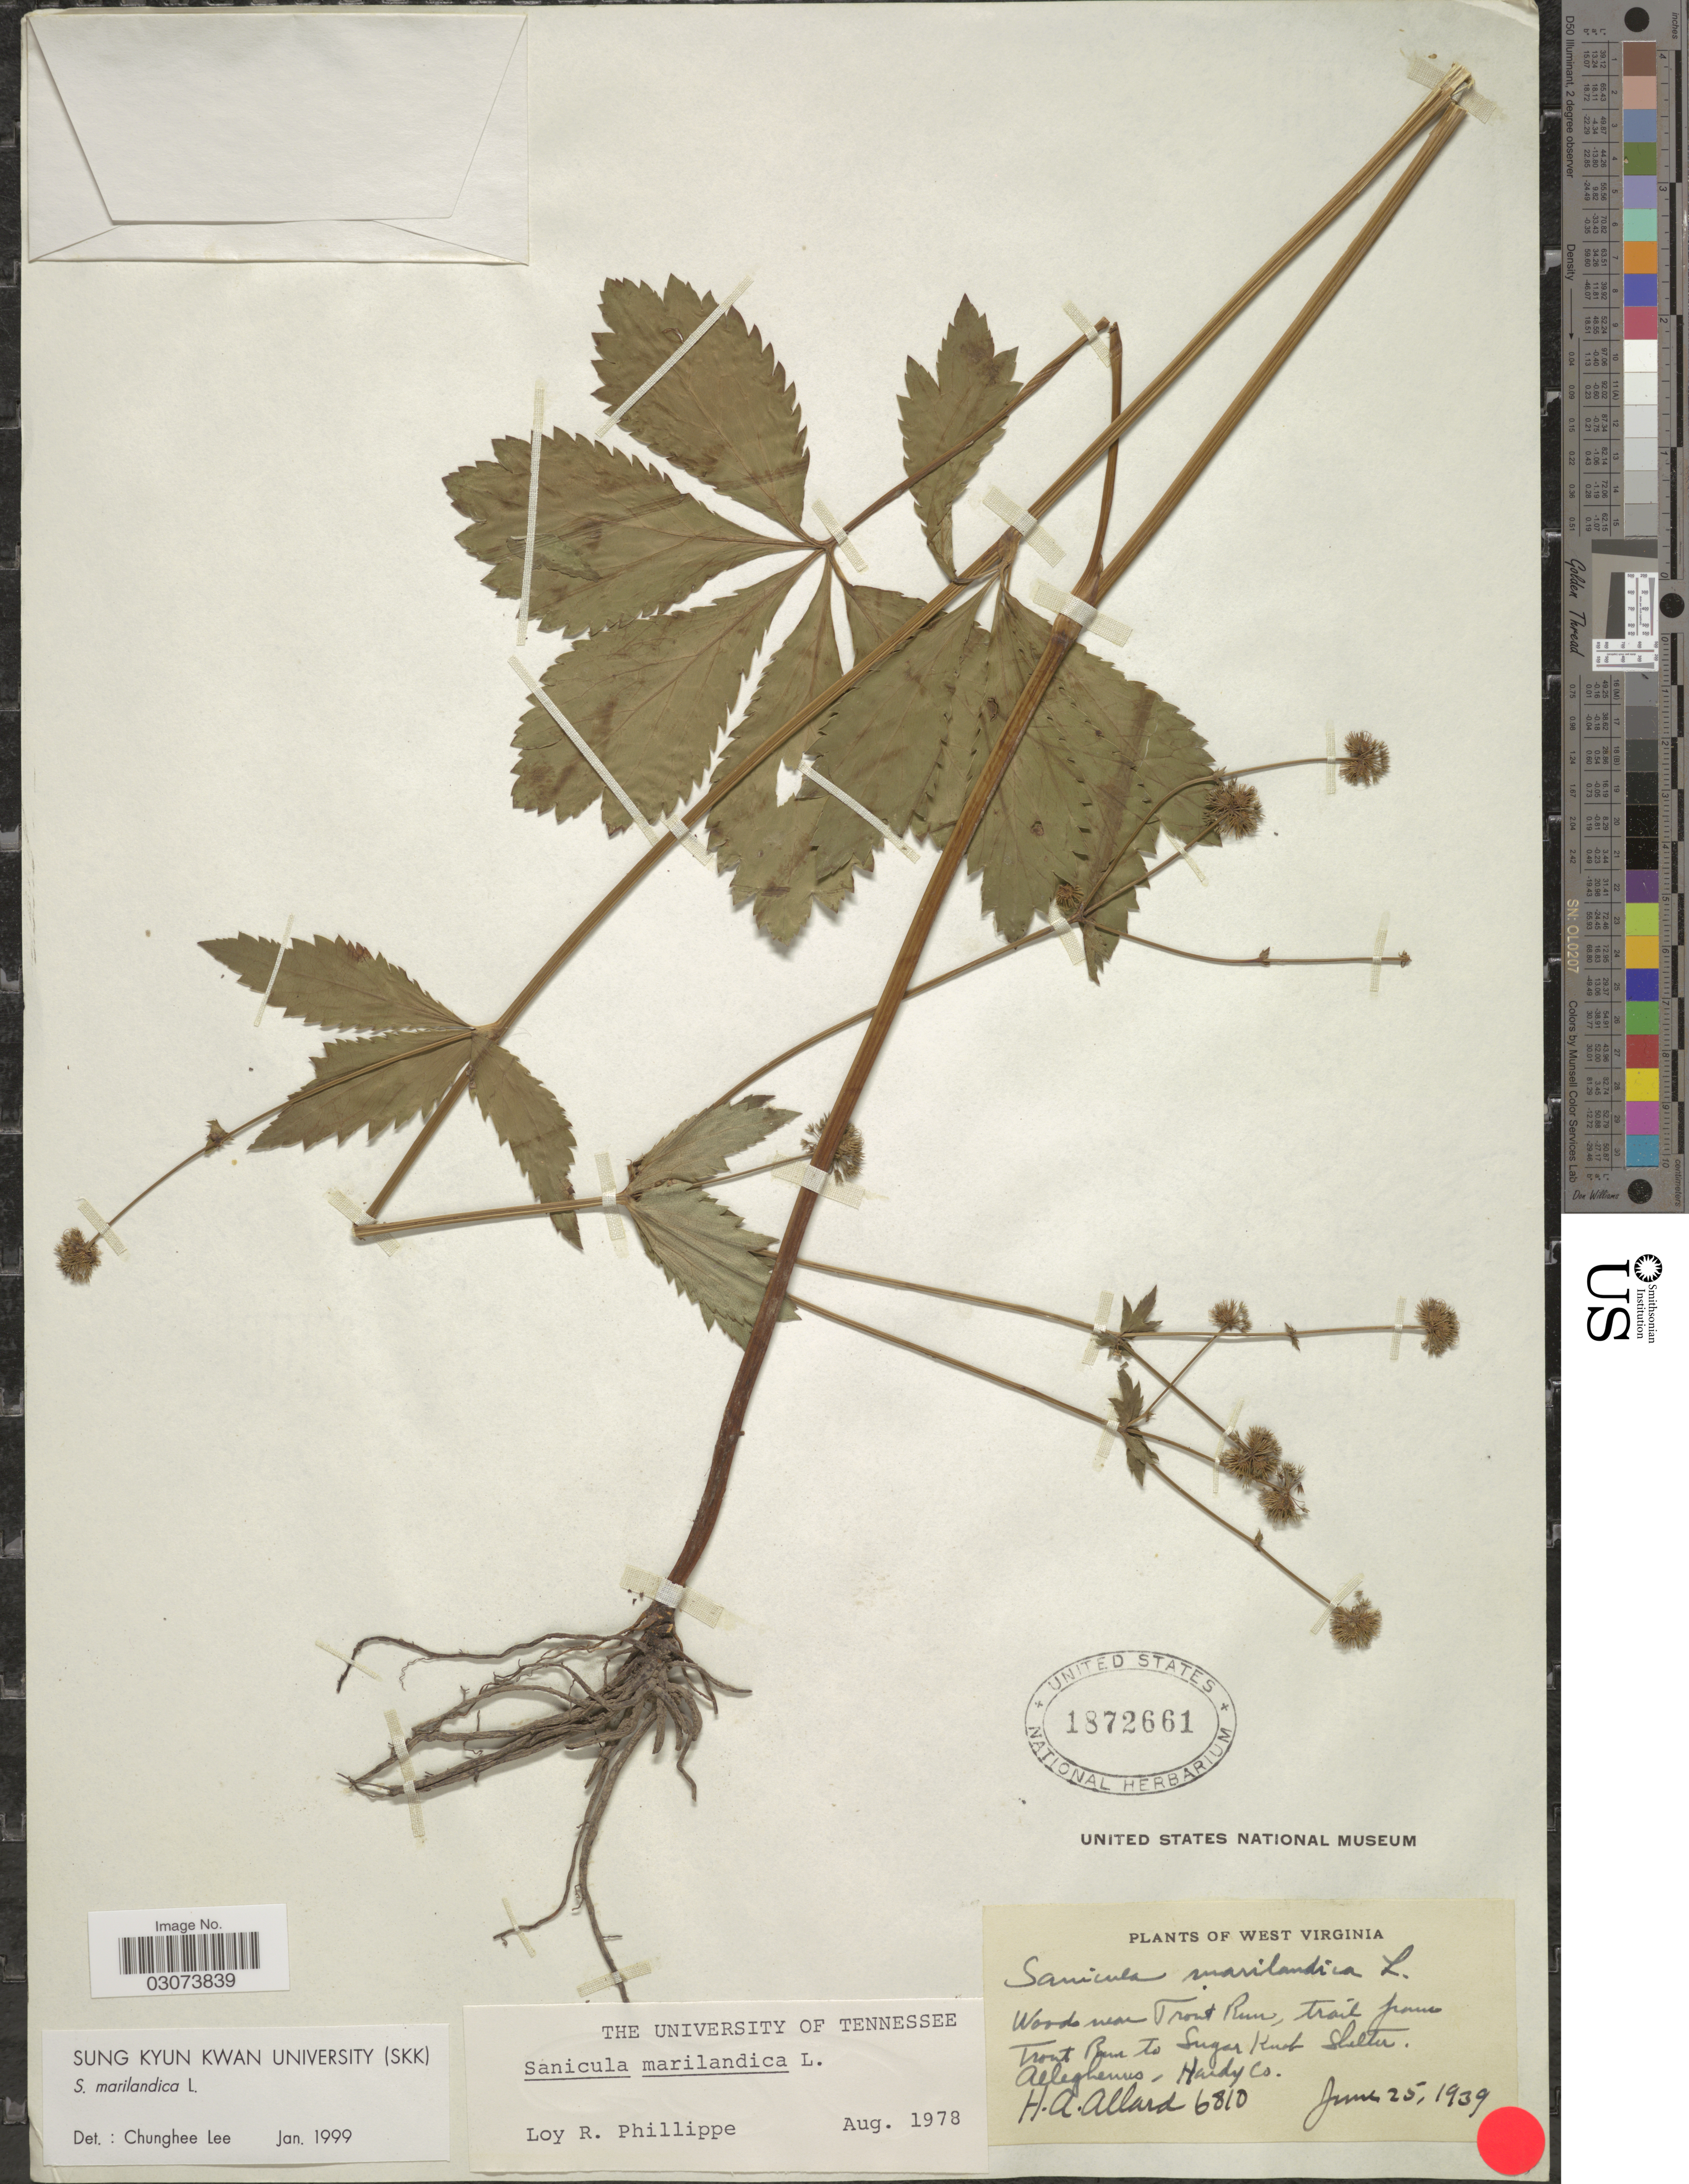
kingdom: Plantae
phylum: Tracheophyta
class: Magnoliopsida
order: Apiales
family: Apiaceae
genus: Sanicula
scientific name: Sanicula marilandica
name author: L.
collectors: H. A. Allard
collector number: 6810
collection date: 1939-06-25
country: United States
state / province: West Virginia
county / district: Hardy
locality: Woods near Trout Run, trail from Trout Run to Sugar Knob Shelter. Alleghenies, Hardy Co.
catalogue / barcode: US 1872661